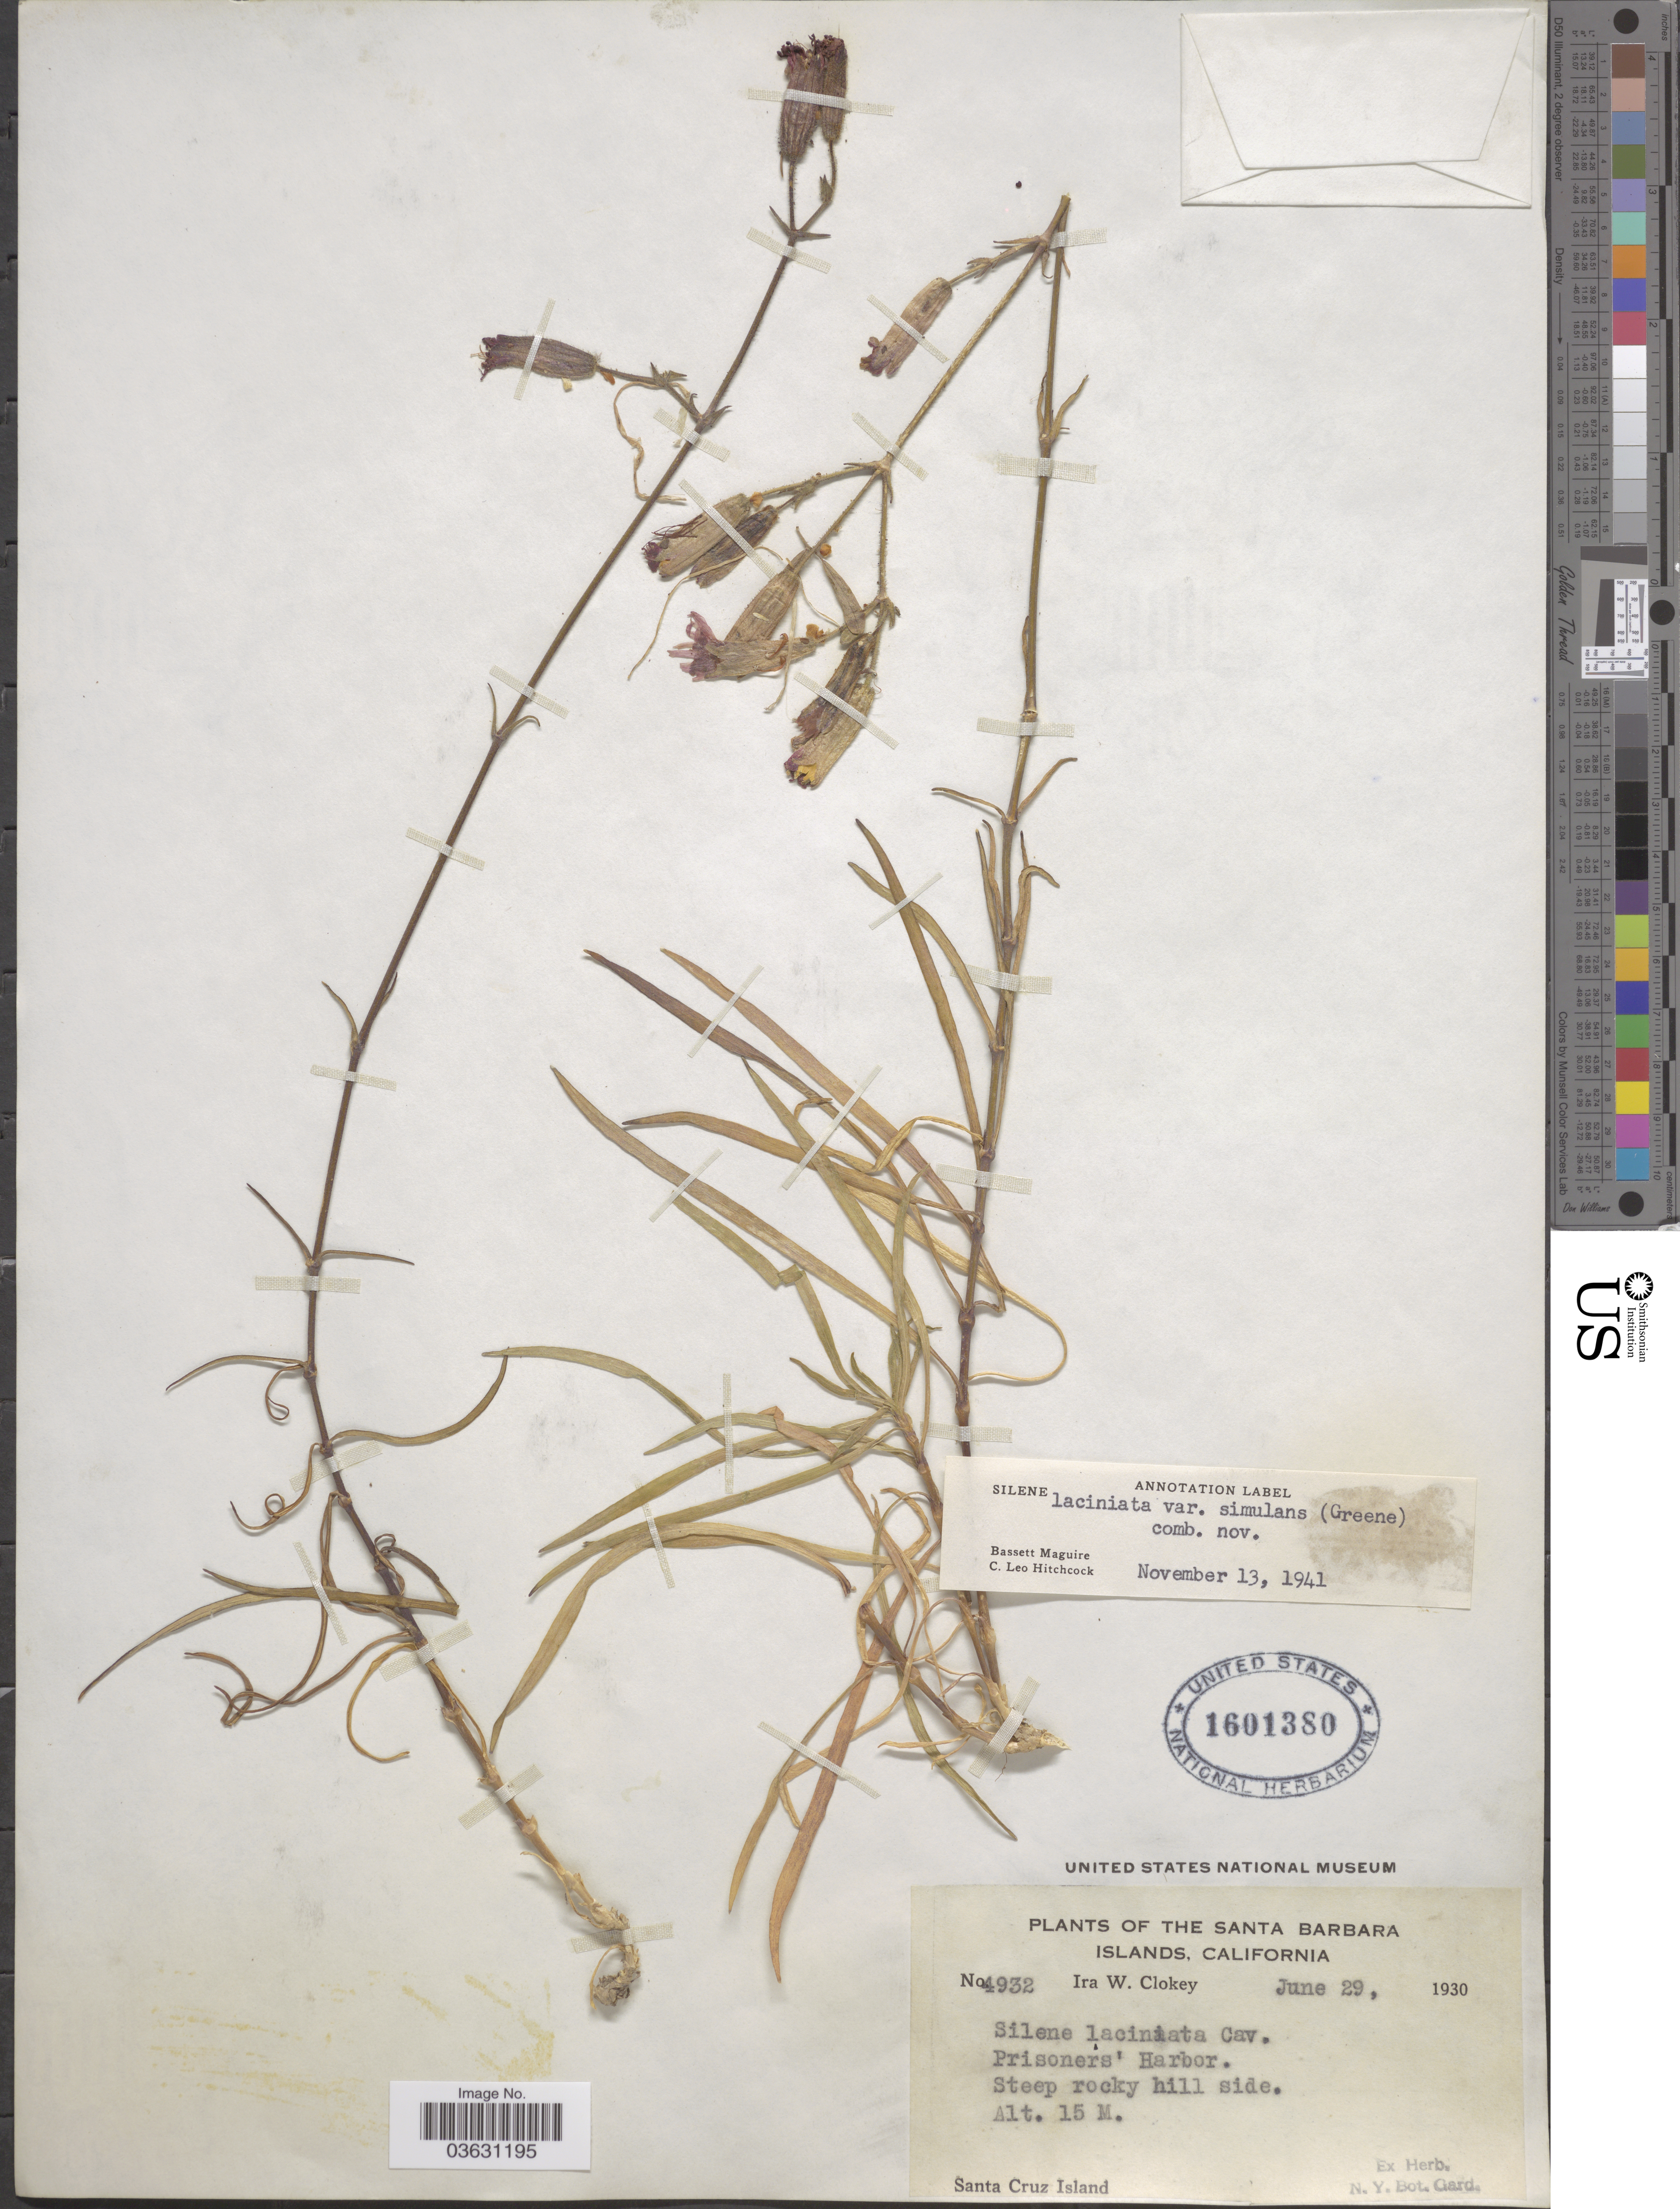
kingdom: Plantae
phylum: Tracheophyta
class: Magnoliopsida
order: Caryophyllales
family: Caryophyllaceae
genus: Silene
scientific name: Silene laciniata var. simulans (Greene) C.L. Hitchc. & Maguire comb. nov. ined.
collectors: I. W. Clokey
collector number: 4932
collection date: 1930-06-29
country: United States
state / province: California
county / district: Santa Barbara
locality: The Santa Barbara Islands. Prisoners' Harbor. Santa Cruz Island.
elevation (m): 15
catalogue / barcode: US 1601380